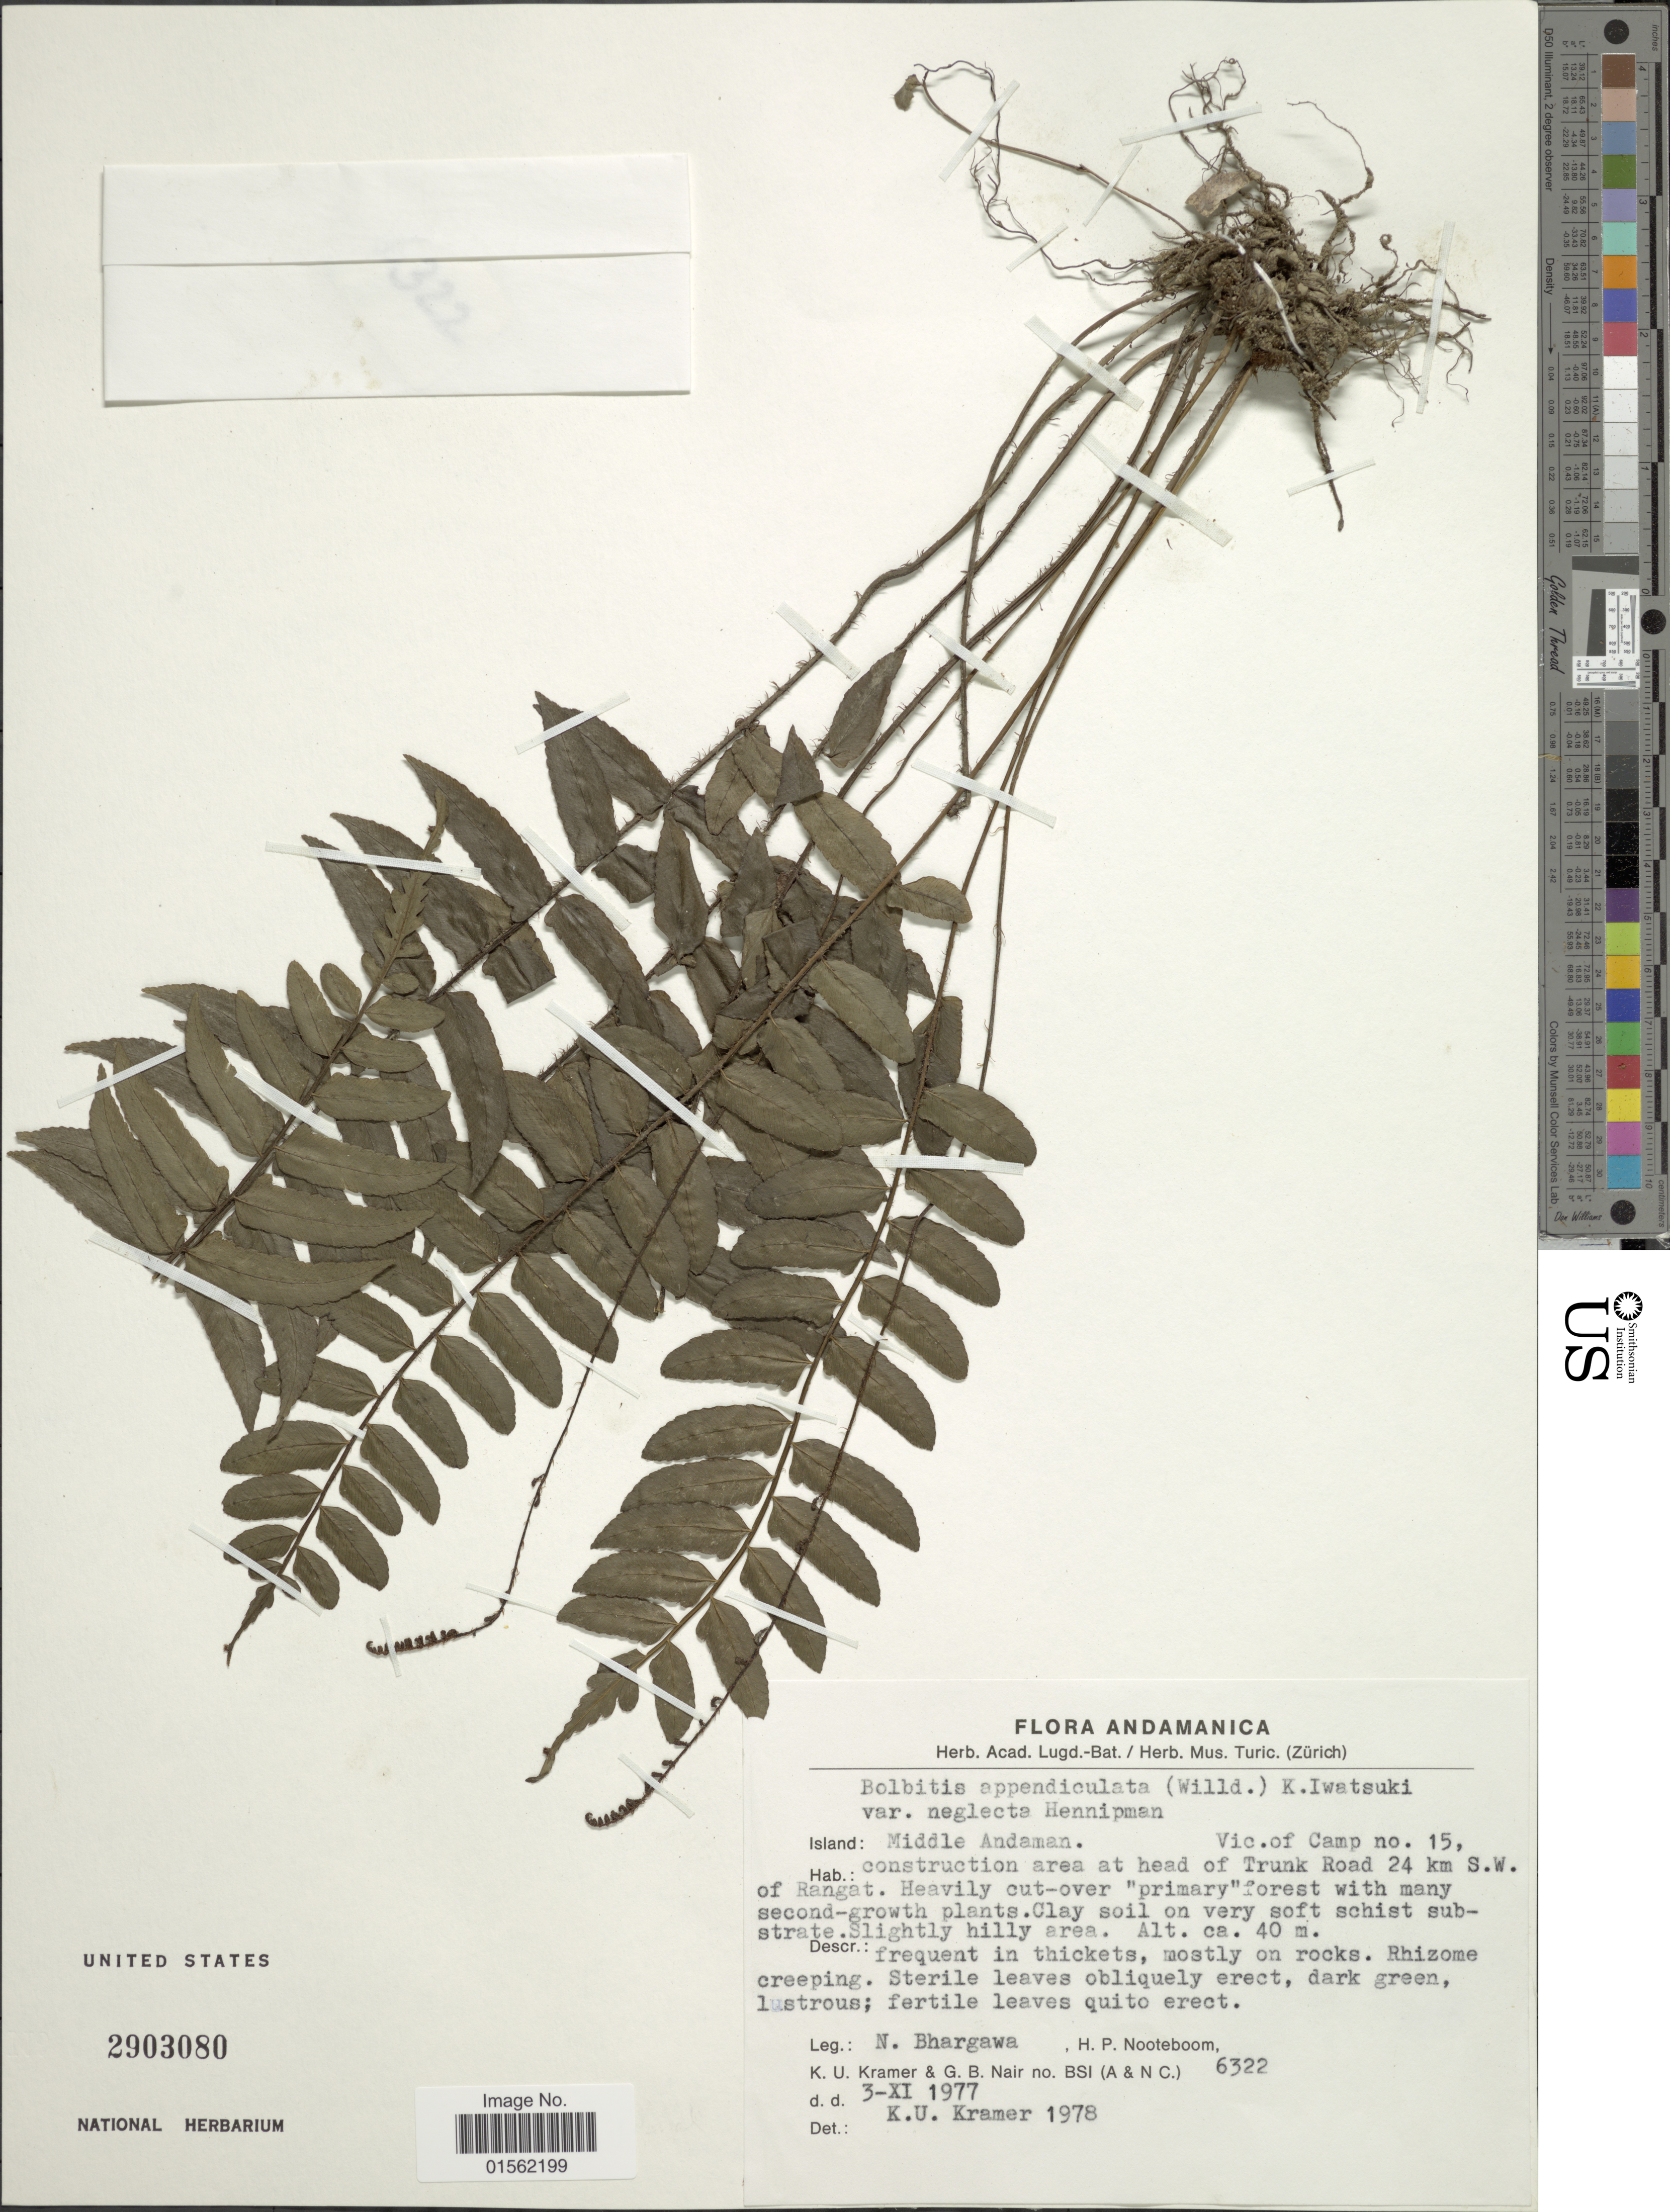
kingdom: Plantae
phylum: Tracheophyta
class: Polypodiopsida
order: Polypodiales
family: Dryopteridaceae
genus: Bolbitis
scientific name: Bolbitis appendiculata var. appendiculata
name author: (Willd.) K. Iwats.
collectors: N. Bhargawa, H. P. Nooteboom, K. U. Kramer & G. Nair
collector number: BSI6322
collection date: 1977-11-03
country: India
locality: Andamanica, Island: Middle Andaman, Vic. of Camp no. 15, construction area at head of Trunk Road 24 km S. W. of Rangat, slightly hilly area.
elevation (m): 40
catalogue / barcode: US 2903080